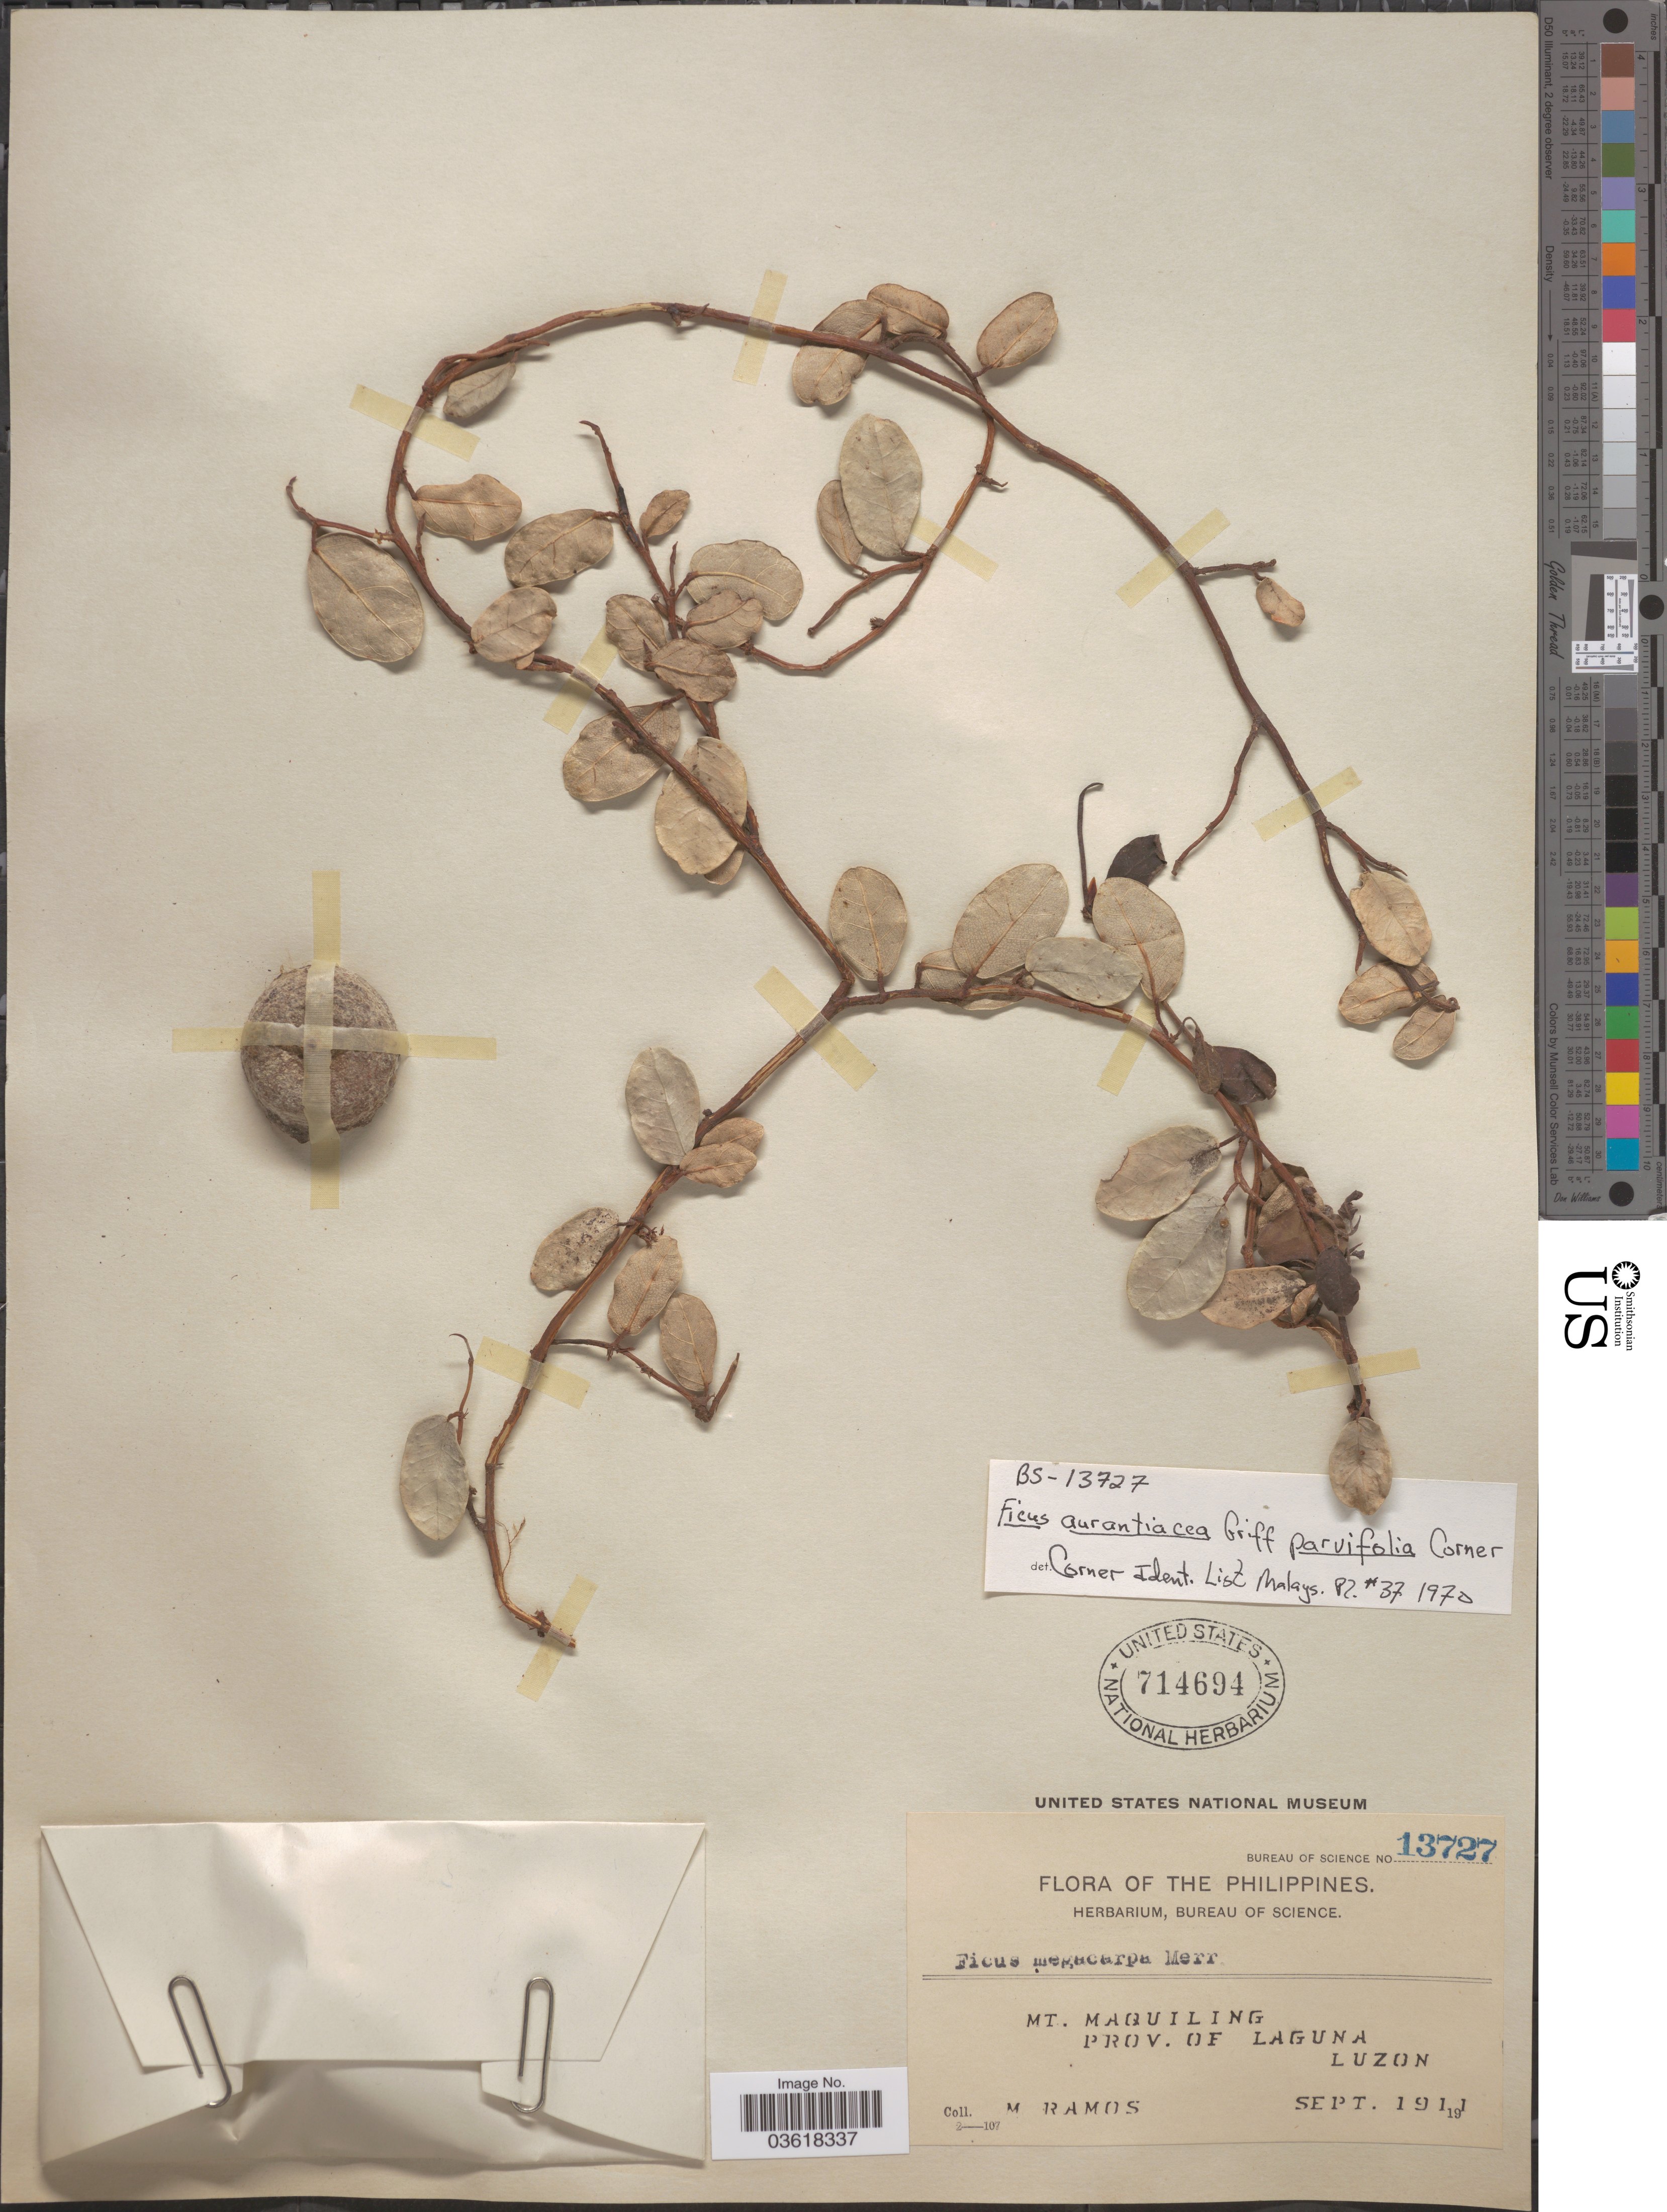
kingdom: Plantae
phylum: Tracheophyta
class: Magnoliopsida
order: Rosales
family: Moraceae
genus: Ficus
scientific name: Ficus aurantiacea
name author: Griff.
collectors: M. Ramos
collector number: Bureau of Science 13727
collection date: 1911-09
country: Philippines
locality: Mt. Maquiling, Prov. of Laguna, Luzon.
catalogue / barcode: US 714694